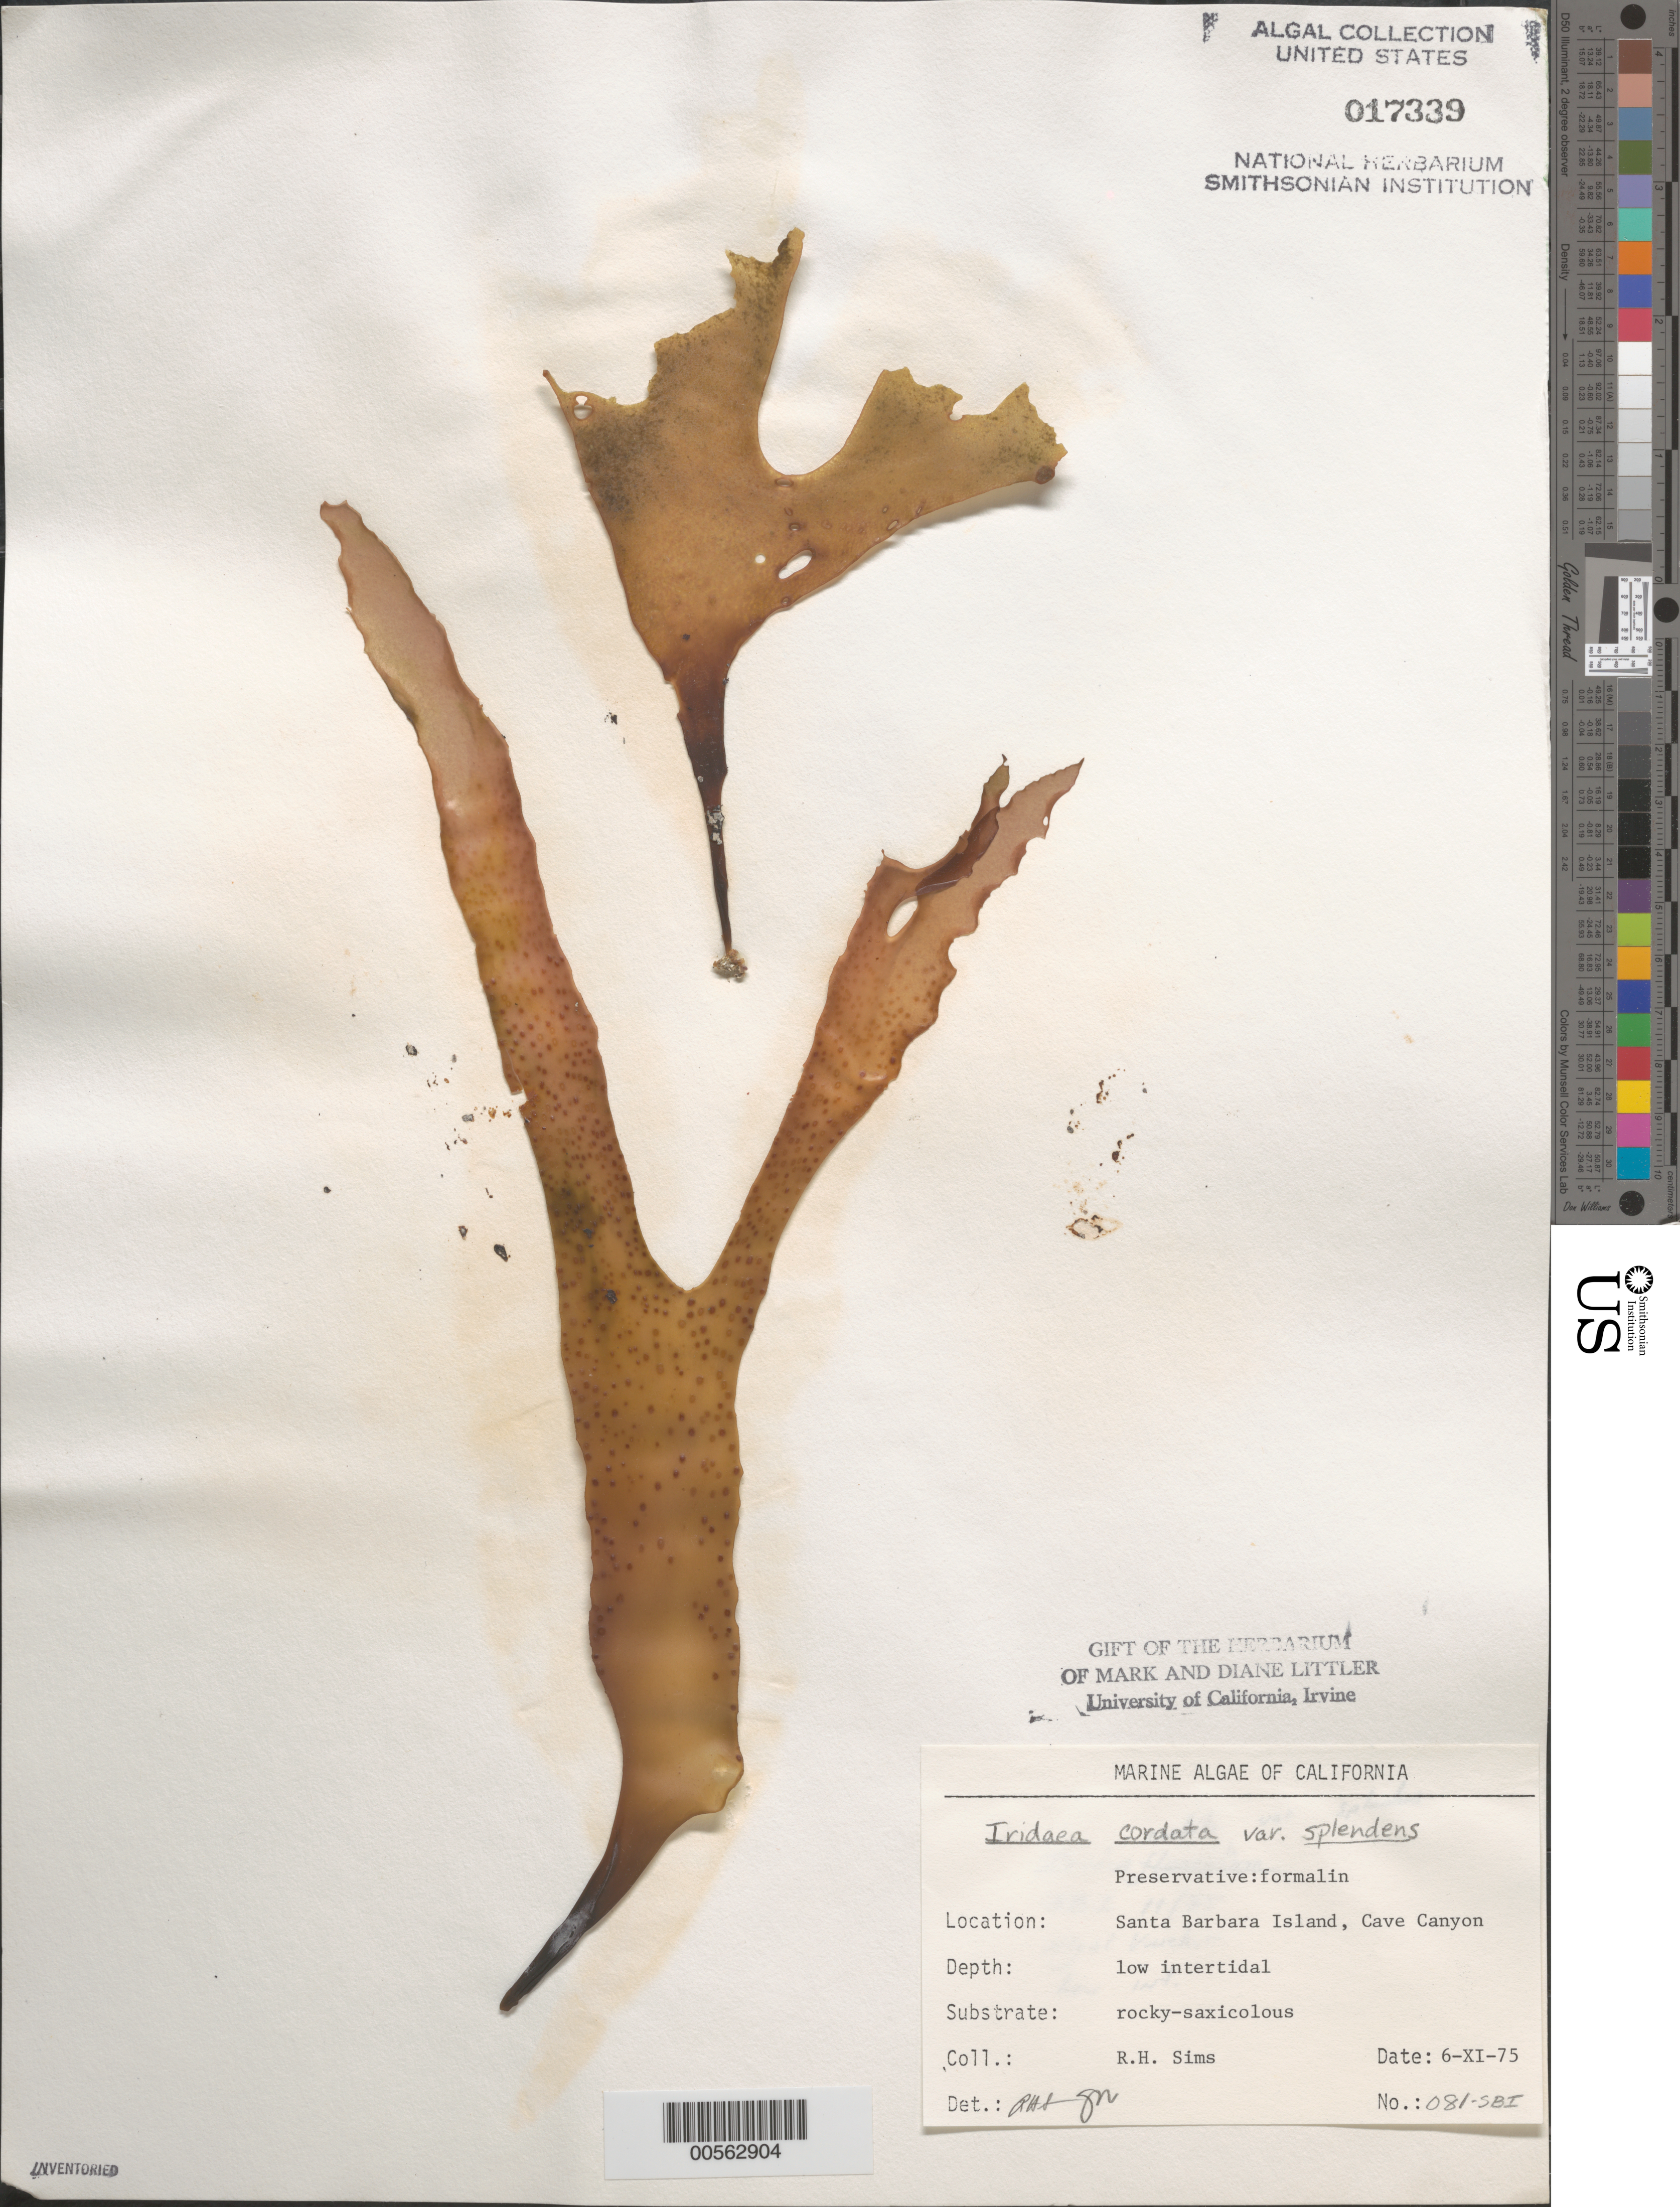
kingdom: Plantae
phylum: Rhodophyta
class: Florideophyceae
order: Gigartinales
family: Gigartinaceae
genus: Iridaea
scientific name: Iridaea cordata var. splendens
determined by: Sims, Robert H.; Murray, S. N.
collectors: R. H. Sims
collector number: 081-sbi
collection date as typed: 06 Nov 1975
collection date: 1975-11-06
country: United States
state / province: California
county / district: Santa Barbara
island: Santa Barbara Island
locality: Cave Canyon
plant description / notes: BLM-SOCALBIGHT Rocky Intertidal Survey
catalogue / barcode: US 17339